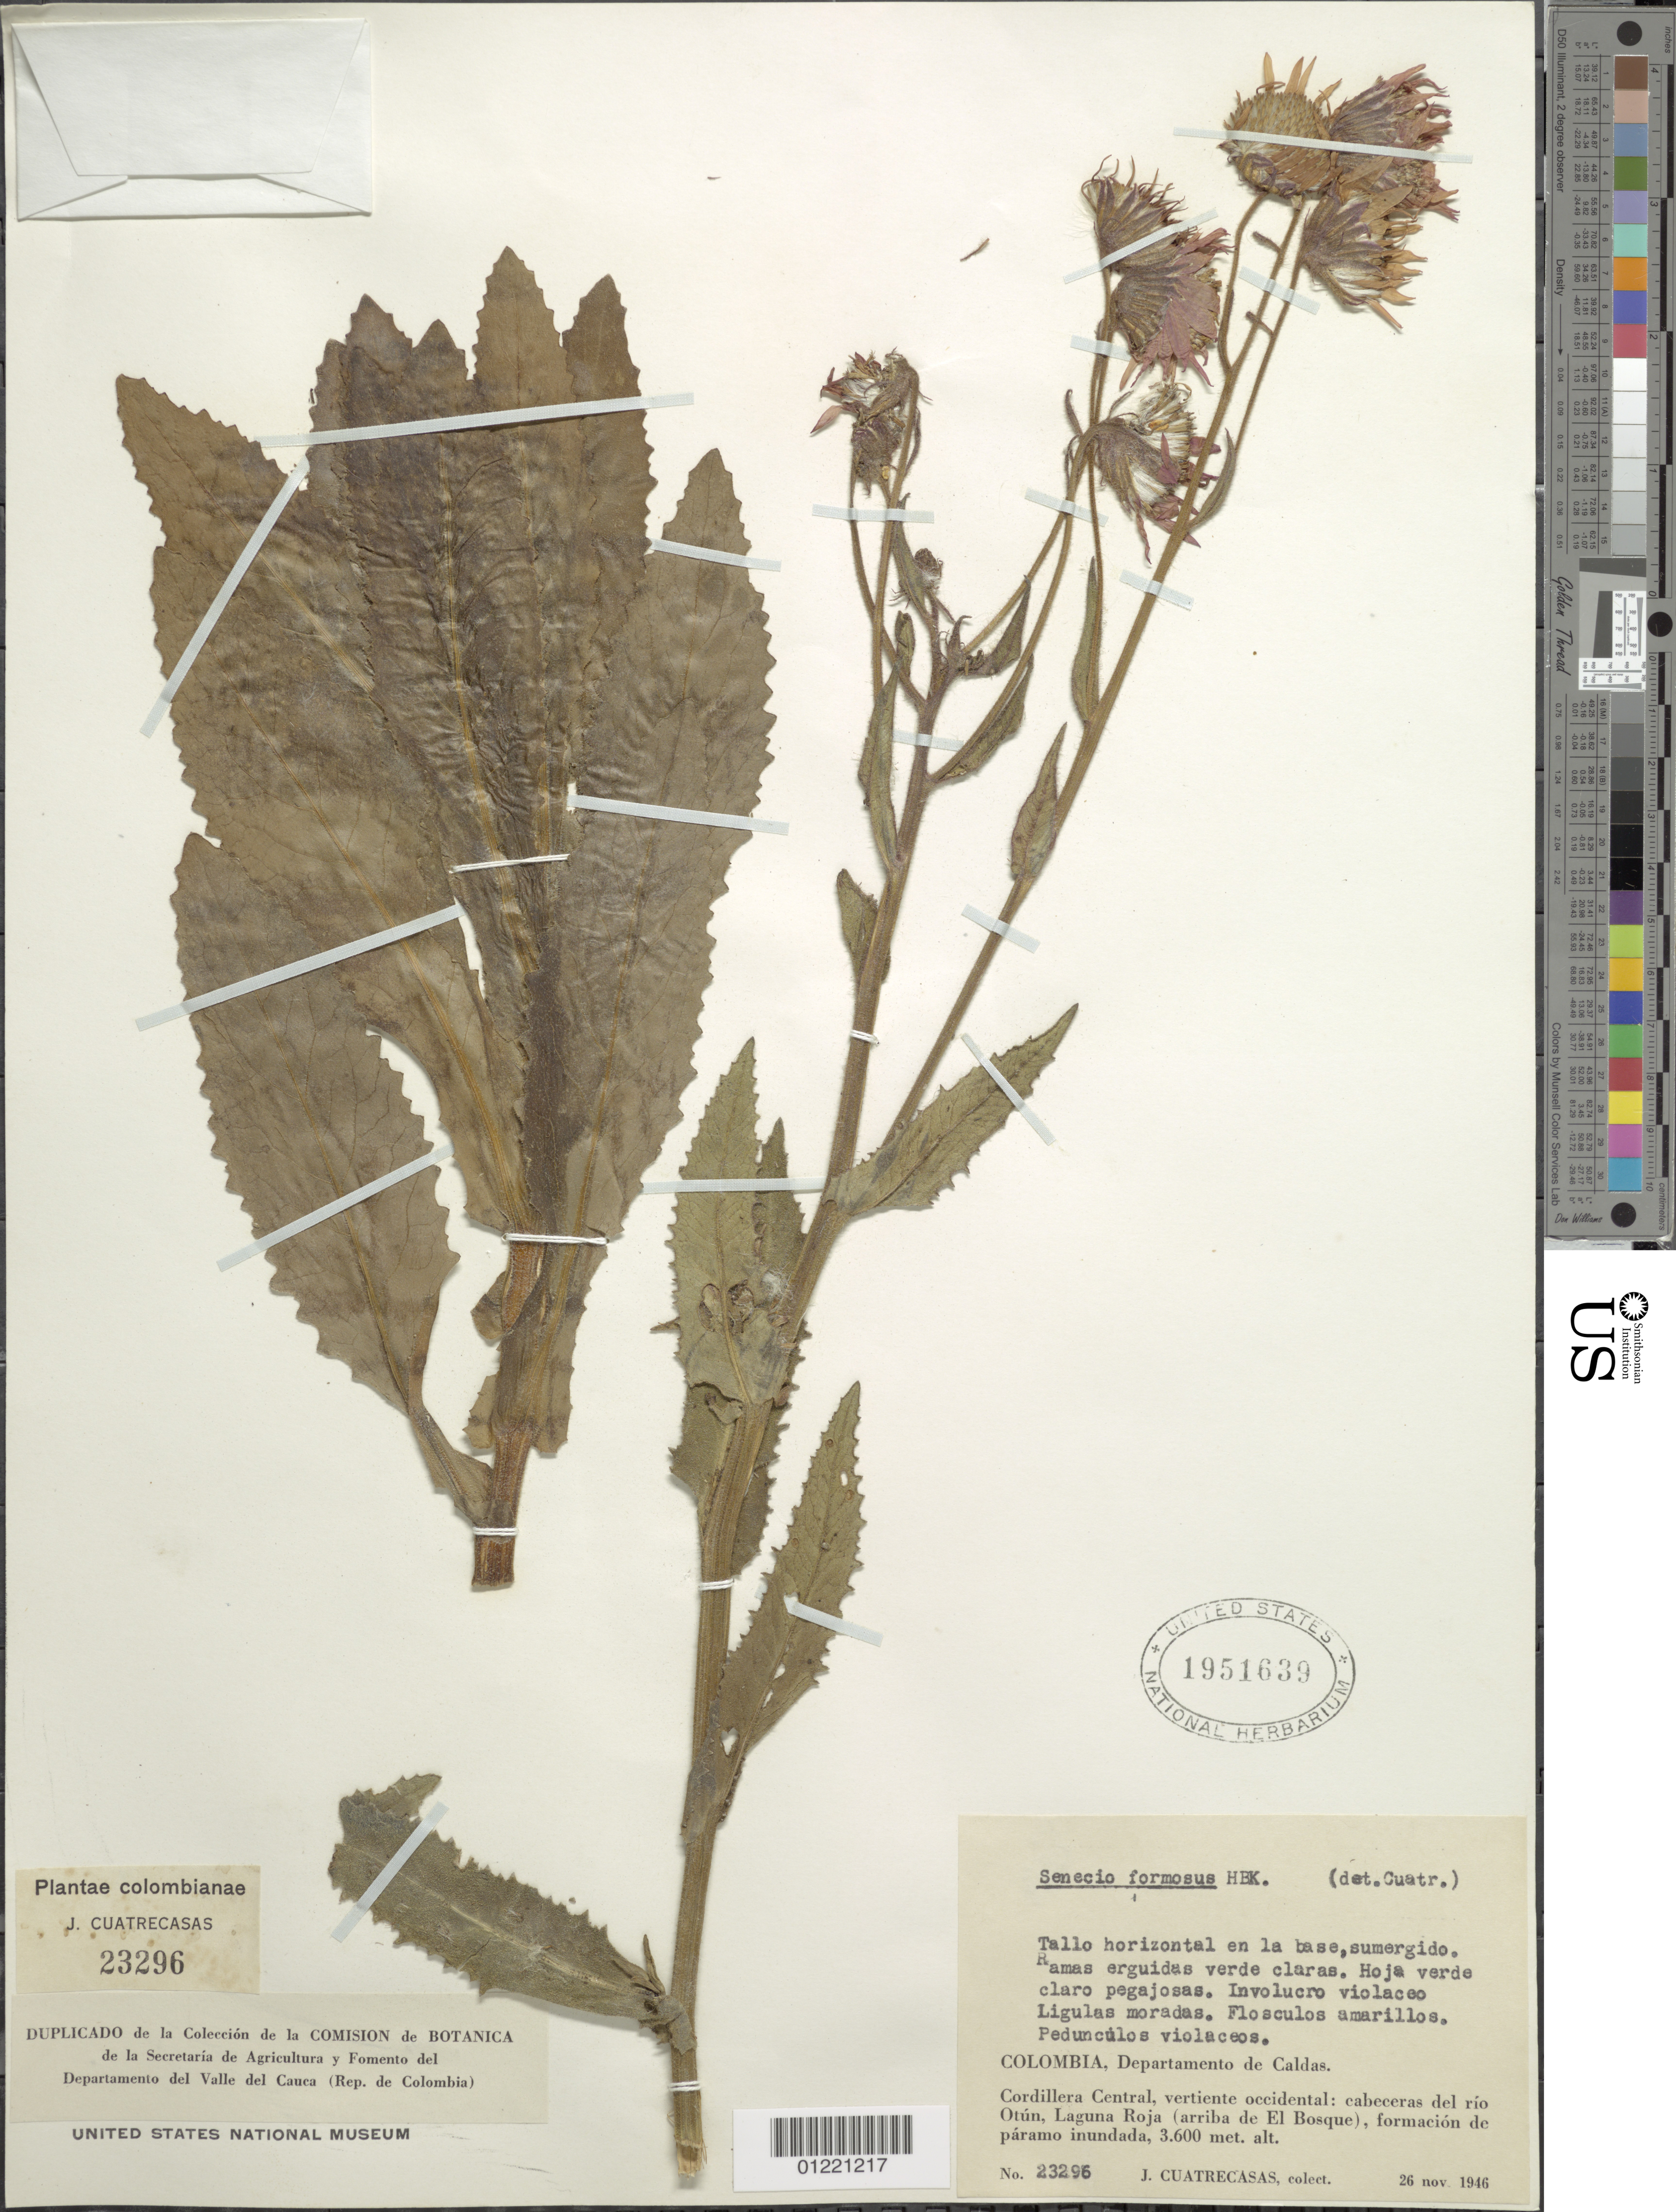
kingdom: Plantae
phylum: Tracheophyta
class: Magnoliopsida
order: Asterales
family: Asteraceae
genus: Senecio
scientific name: Senecio wedglacialis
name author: Cuatrec.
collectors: J. Cuatrecasas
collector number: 23296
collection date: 1946-11-26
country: Colombia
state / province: Caldas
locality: Cordillera Central, vertiente occidental: cabeceras del río Otún, Laguna Roja (arriba de El Bosque)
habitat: formación de páramo inundada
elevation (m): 3600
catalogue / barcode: US 1951639